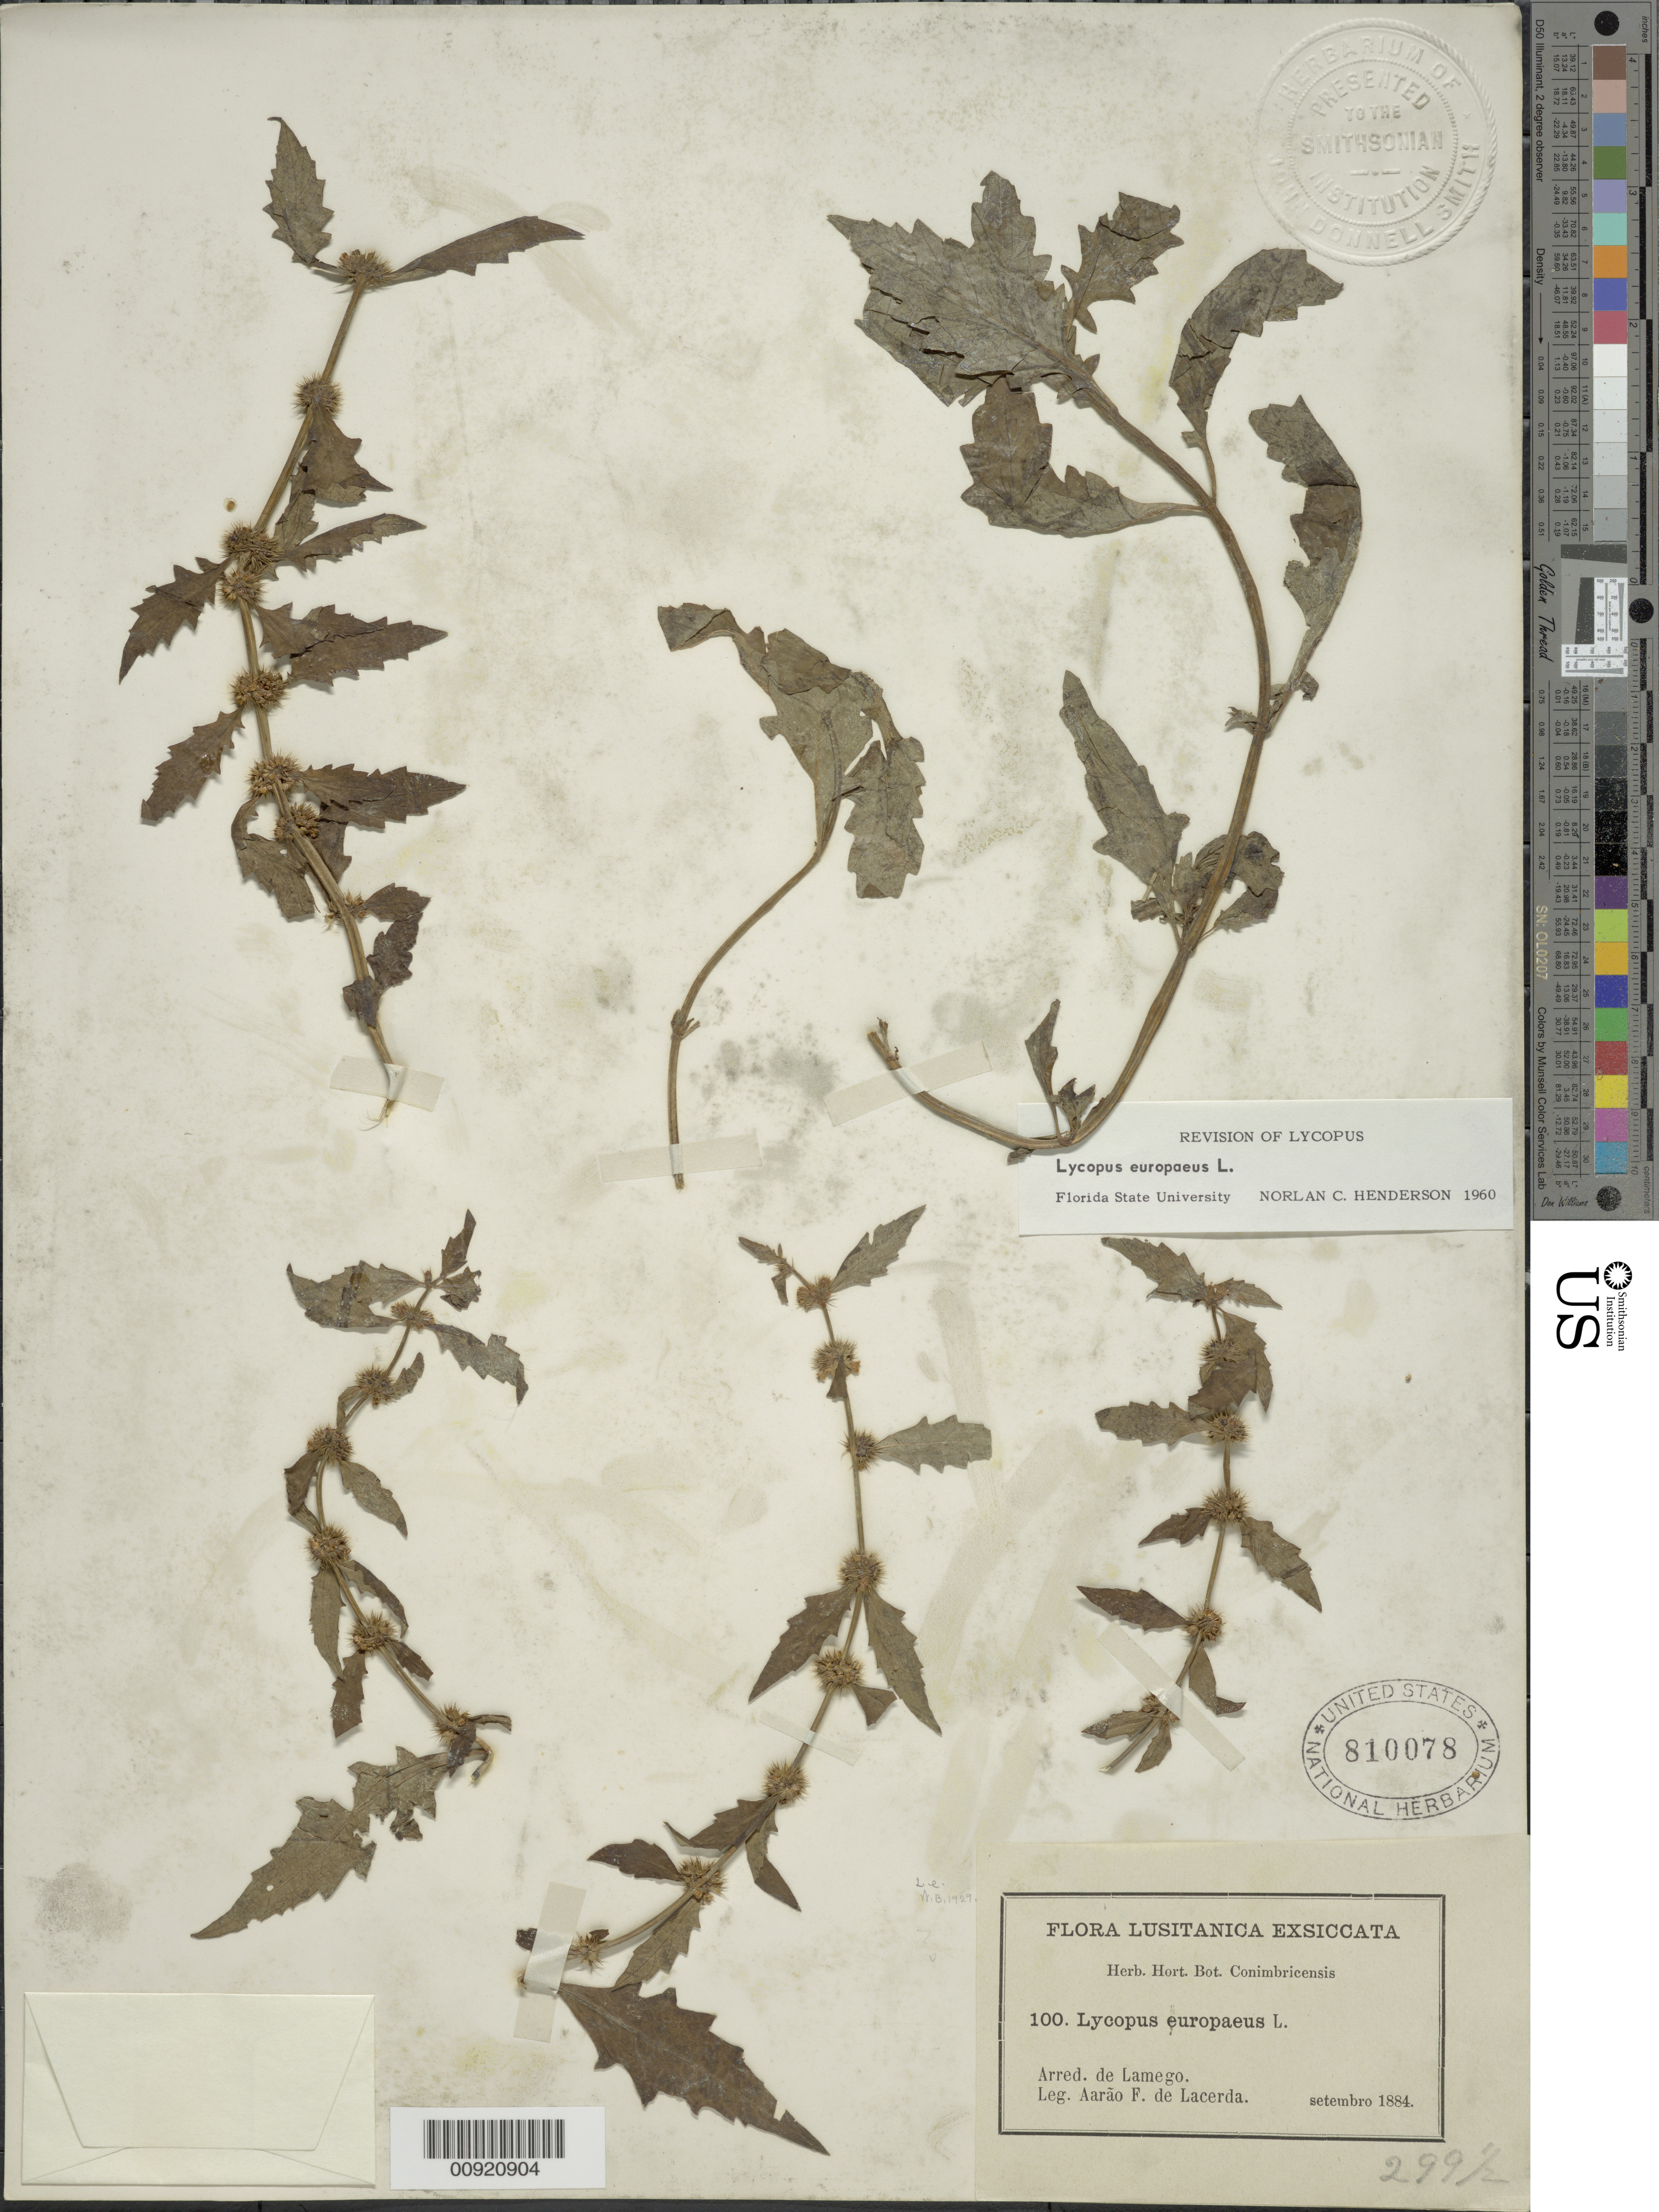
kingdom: Plantae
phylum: Tracheophyta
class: Magnoliopsida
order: Lamiales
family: Lamiaceae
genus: Lycopus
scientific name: Lycopus europaeus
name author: L.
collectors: K. G. Lacerda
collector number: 100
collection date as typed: Sep 1884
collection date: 1884-09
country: Portugal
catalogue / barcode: US 810078